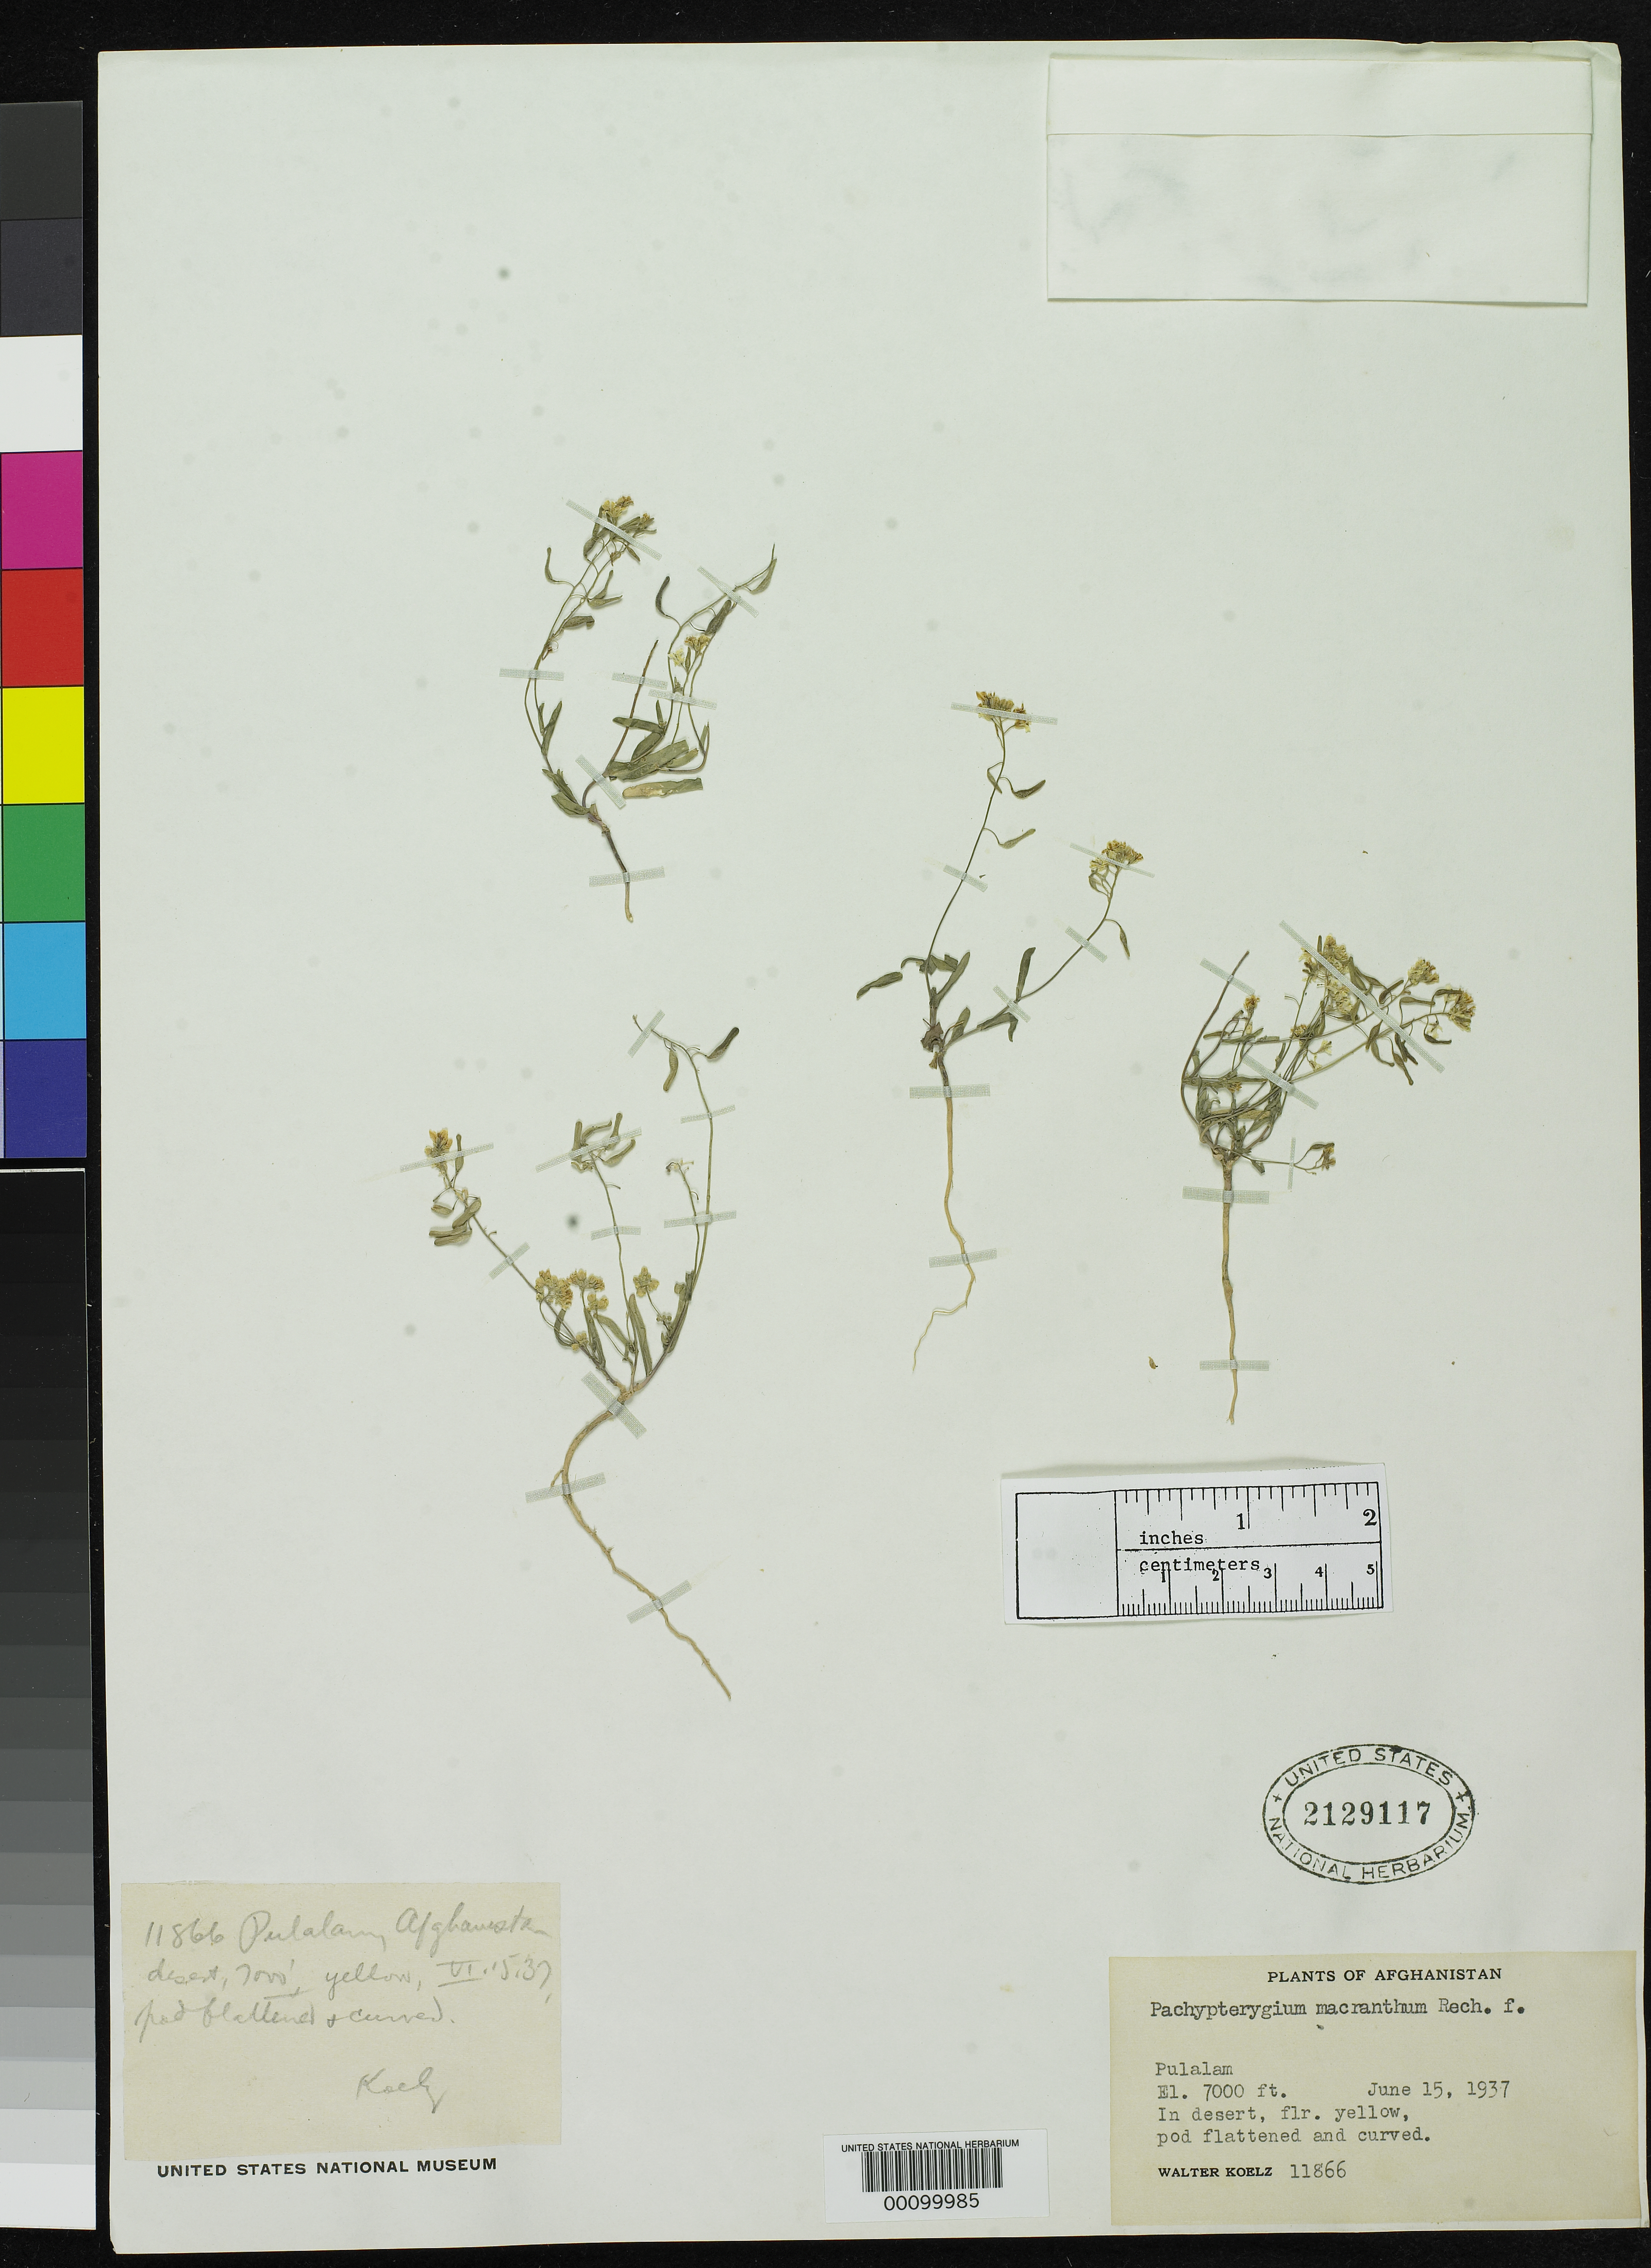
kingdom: Plantae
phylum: Tracheophyta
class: Magnoliopsida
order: Brassicales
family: Brassicaceae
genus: Pachypterygium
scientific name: Pachypterygium macranthum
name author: Rech. f.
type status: Isotype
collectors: W. N. Koelz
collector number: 11866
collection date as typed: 15 Jun 1937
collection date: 1937-06-15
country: Afghanistan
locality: Pulalam.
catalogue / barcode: US 2129117